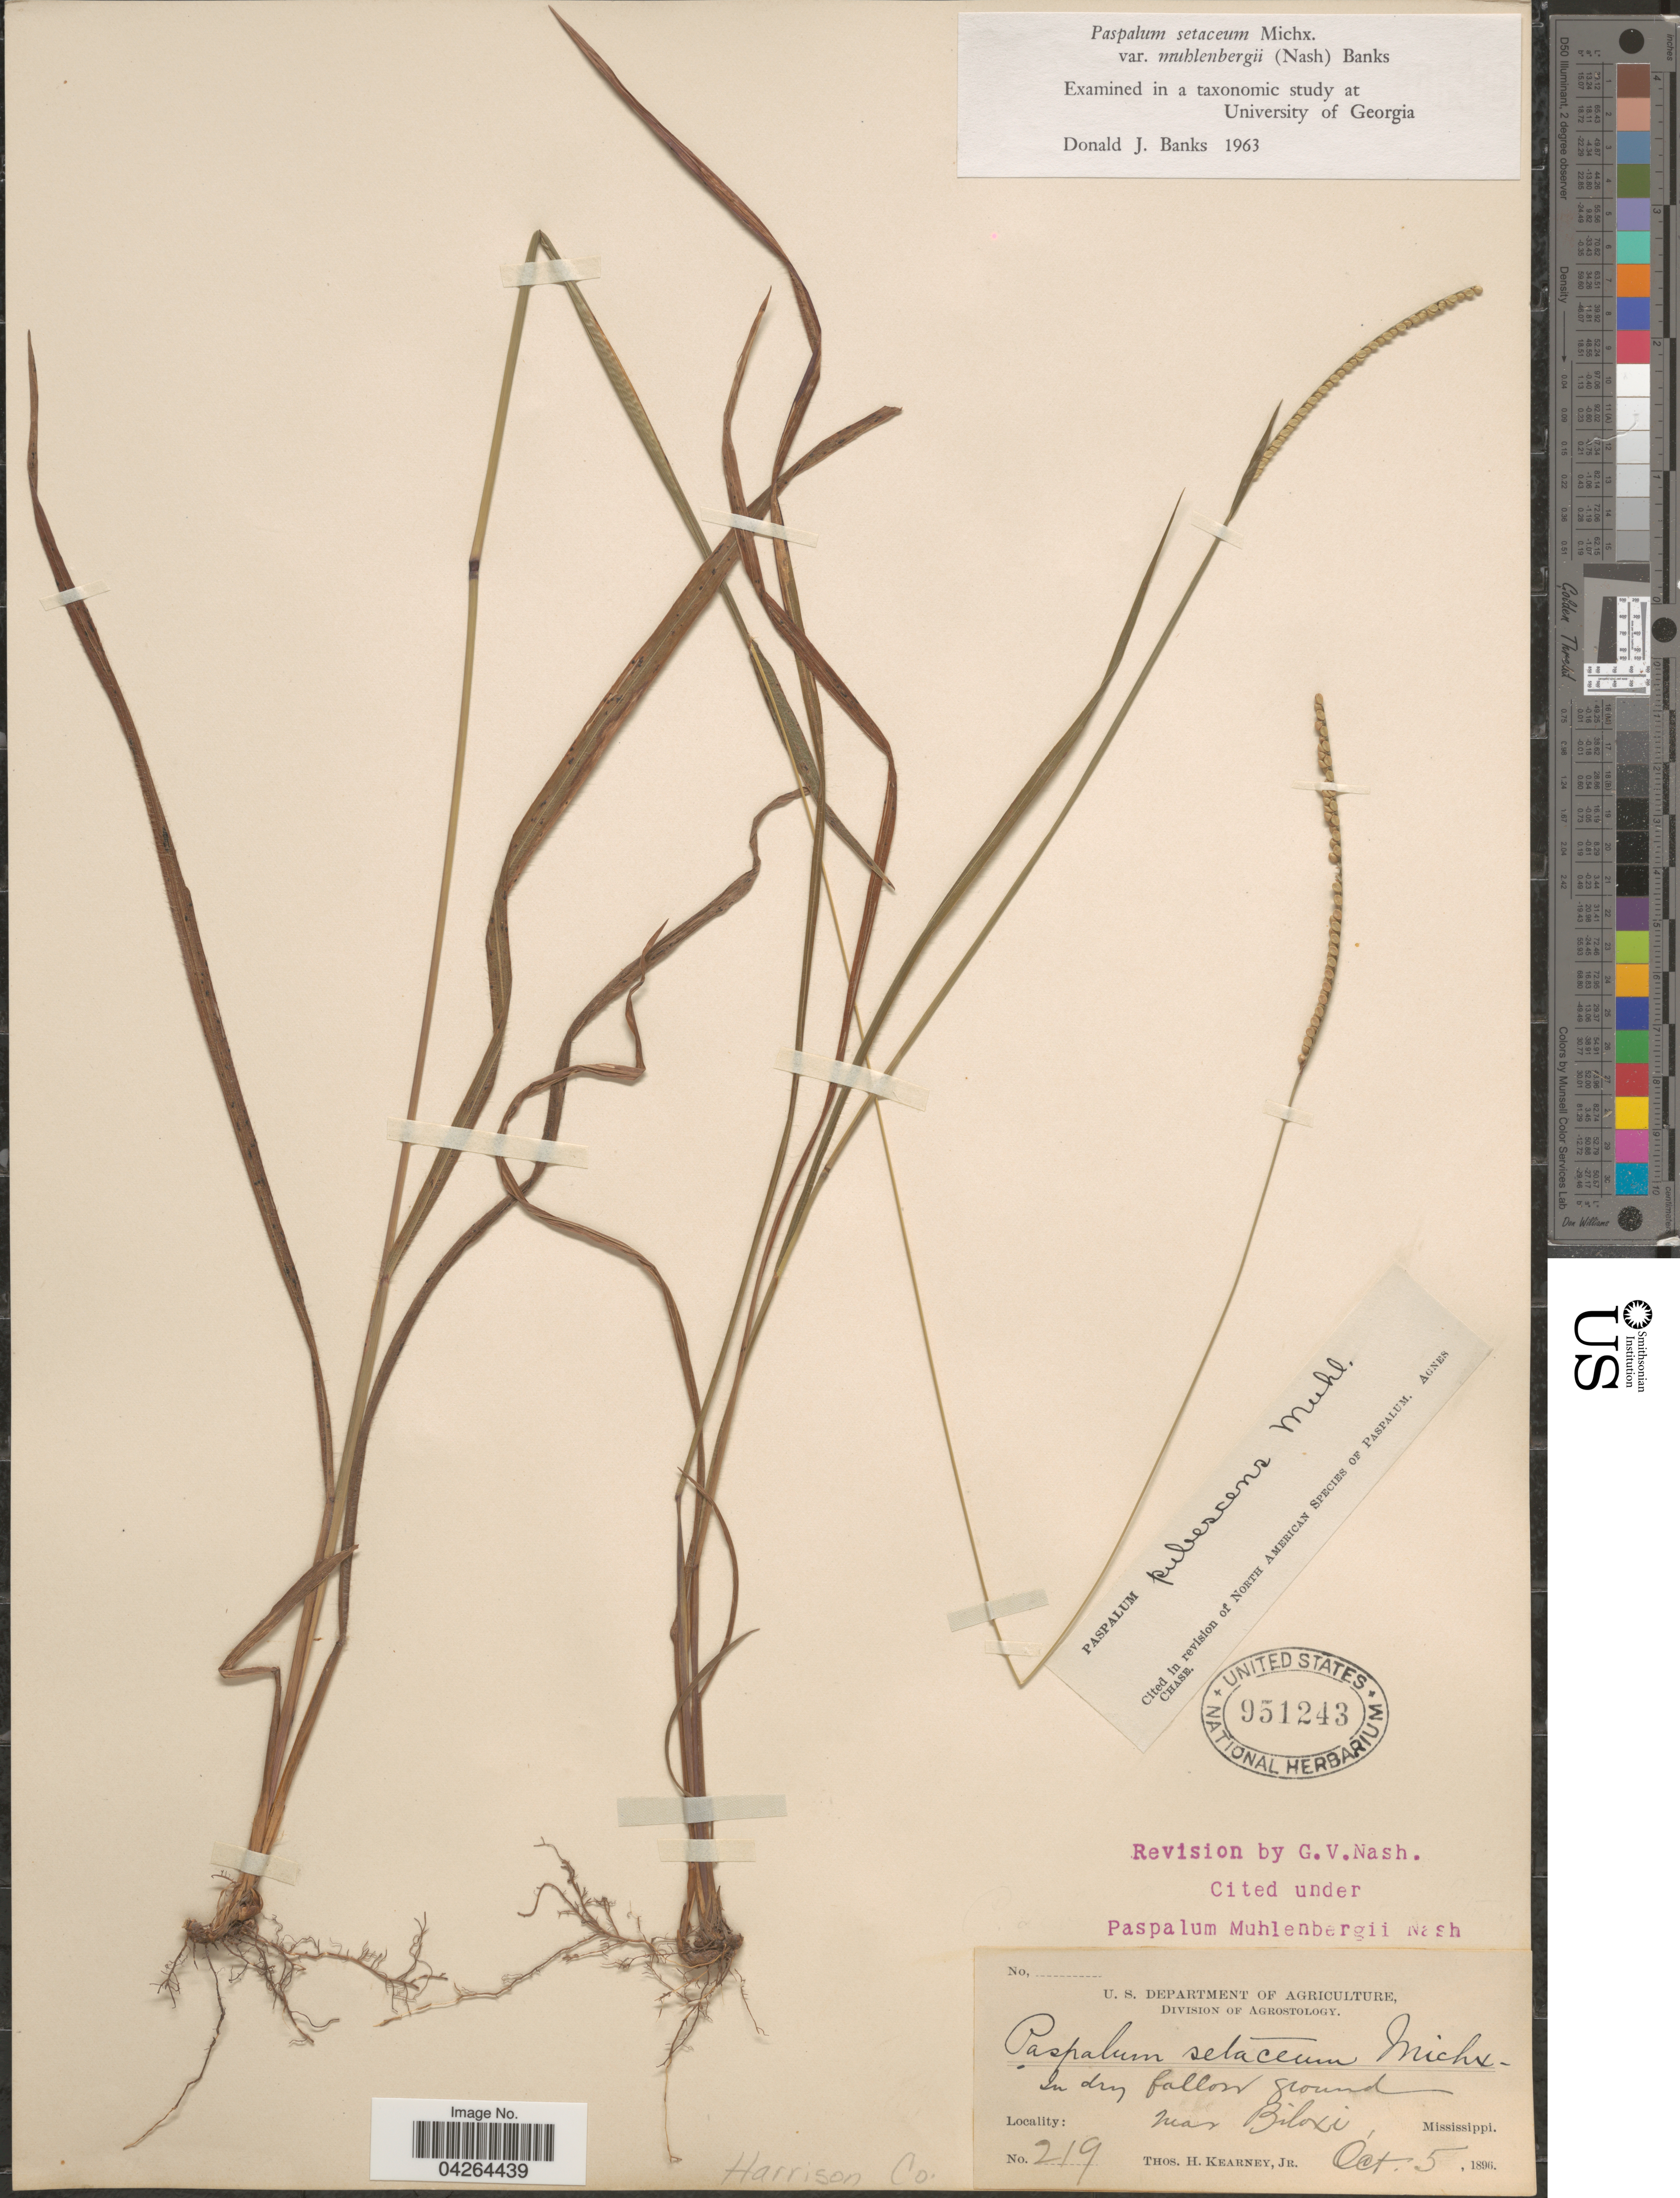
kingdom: Plantae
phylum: Tracheophyta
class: Liliopsida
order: Poales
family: Poaceae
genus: Paspalum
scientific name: Paspalum setaceum var. muhlenbergii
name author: (Nash) D.J. Banks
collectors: T. H. Kearney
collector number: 219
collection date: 1896-10-05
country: United States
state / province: Mississippi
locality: In dry fallen ground. Near Biloxi. Harrison Co.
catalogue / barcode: US 951243